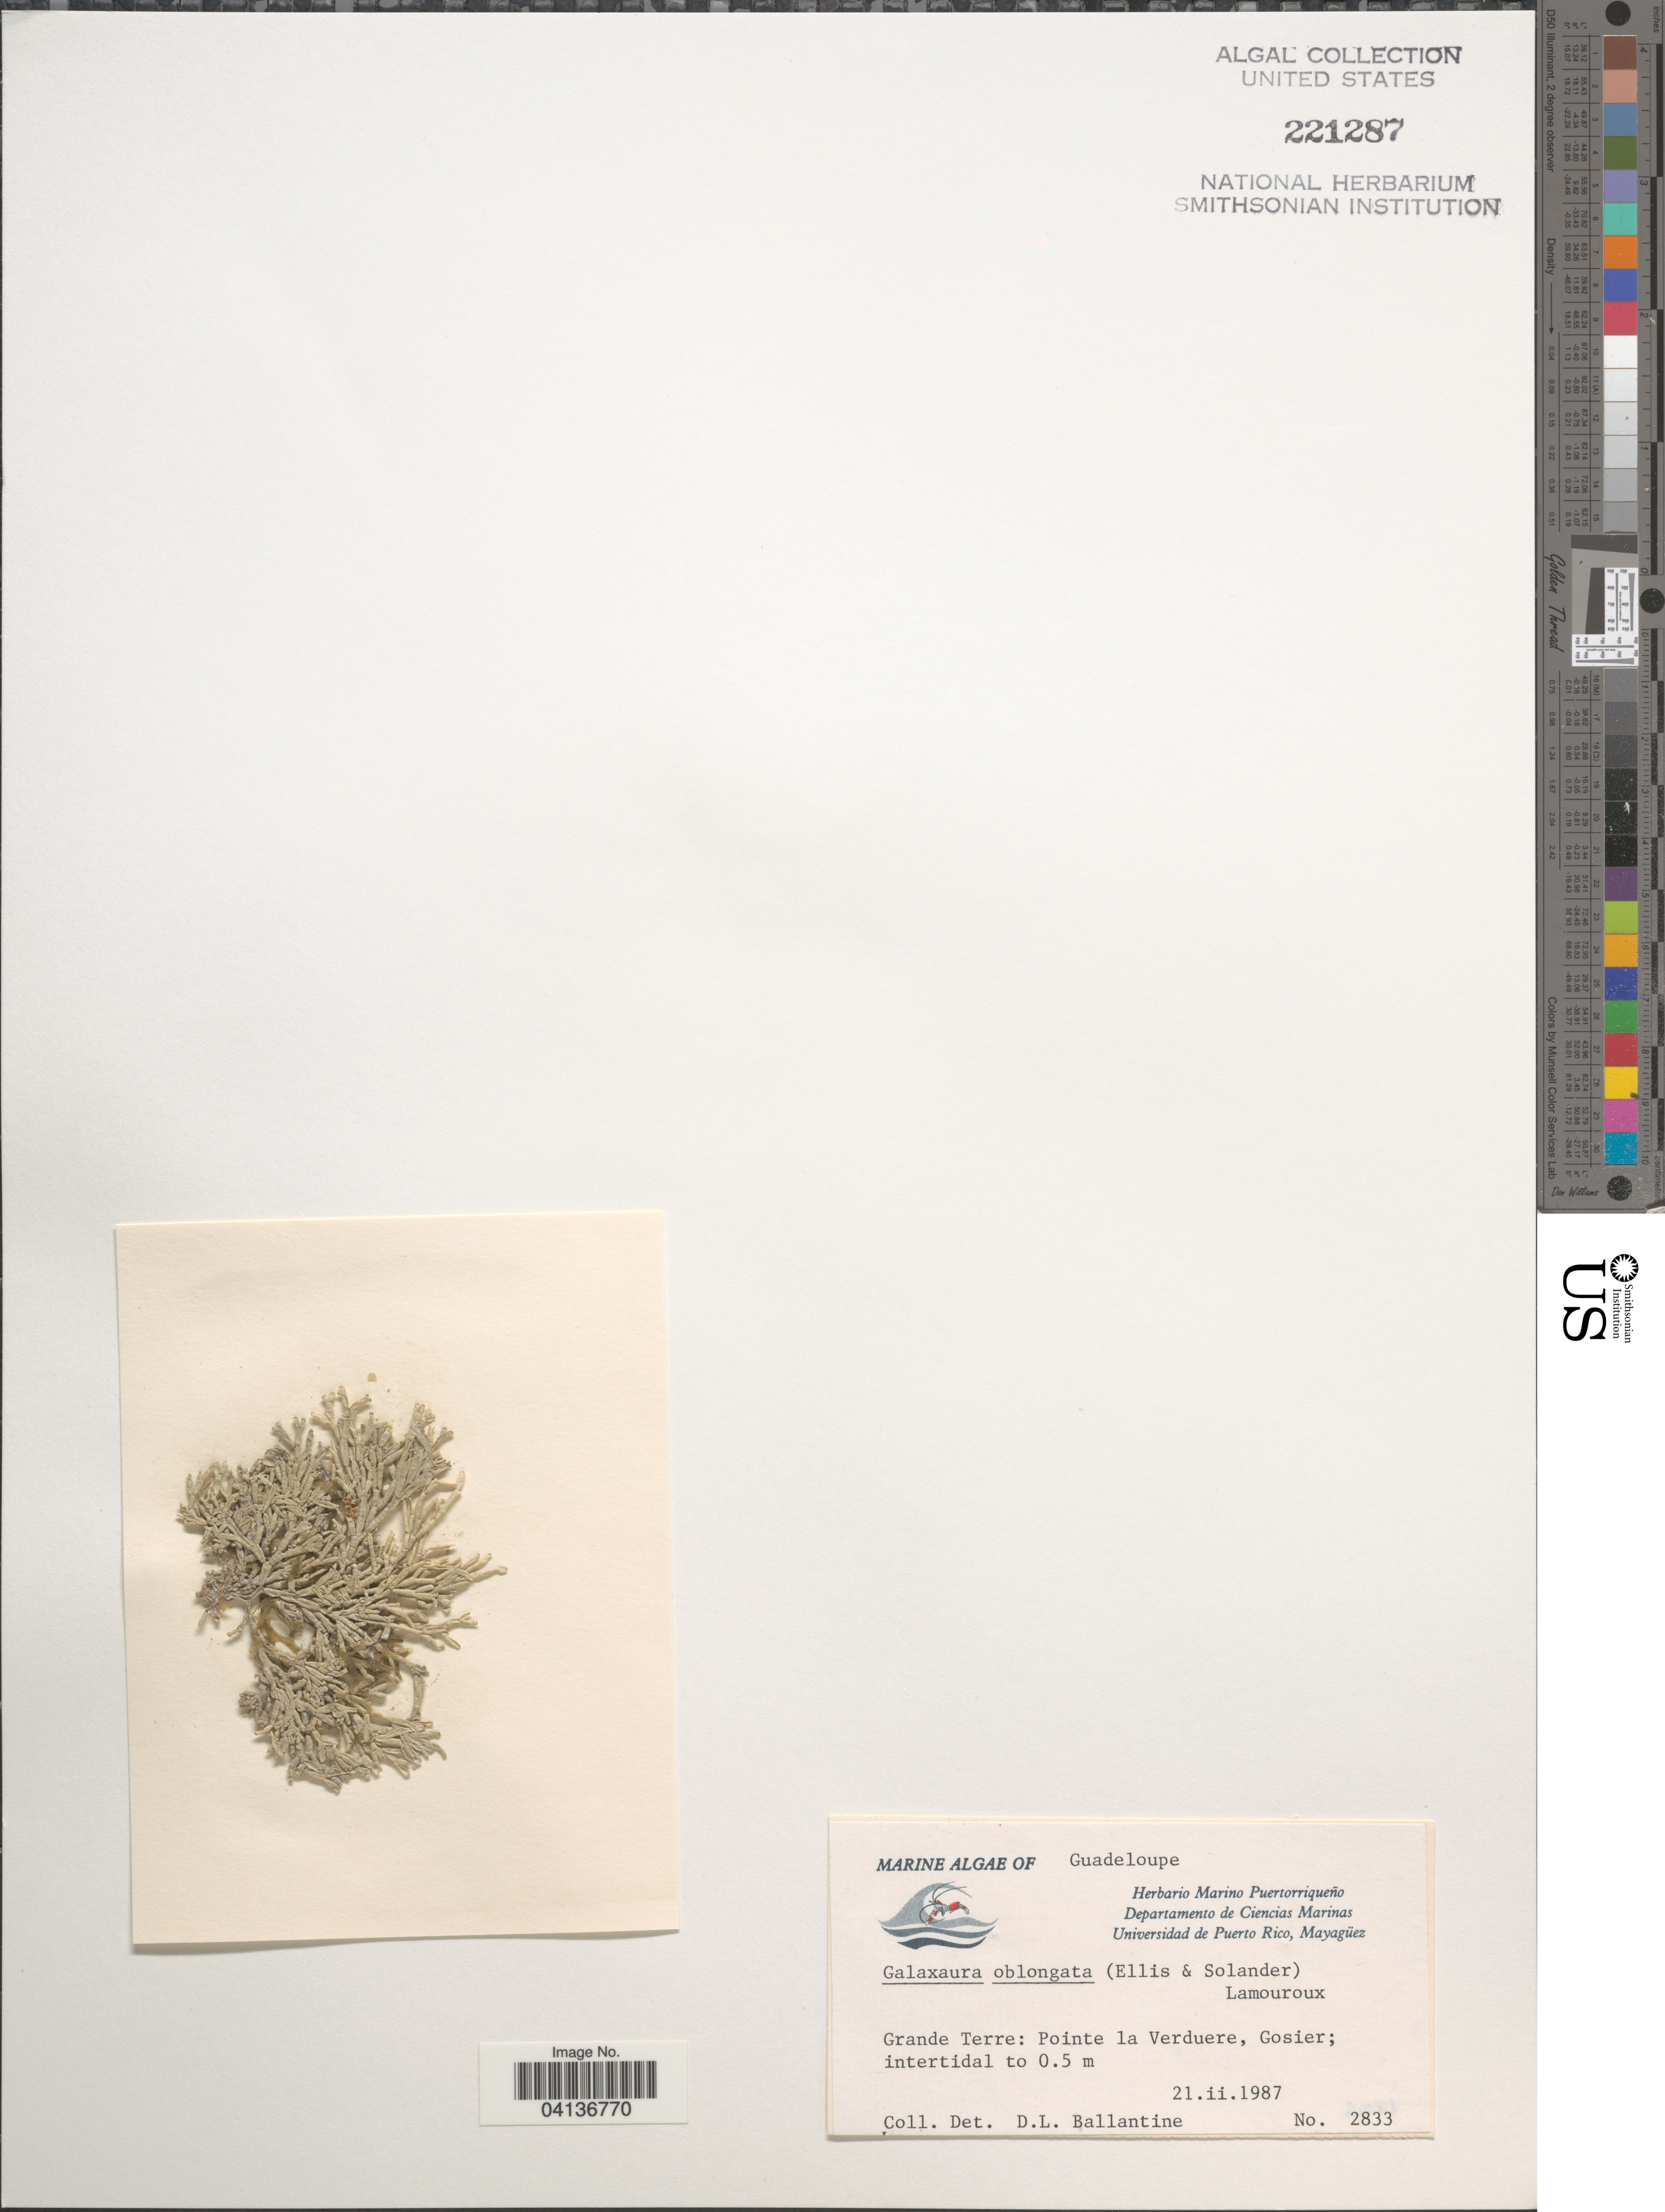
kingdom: Plantae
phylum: Rhodophyta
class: Florideophyceae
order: Nemaliales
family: Galaxauraceae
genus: Tricleocarpa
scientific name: Tricleocarpa fragilis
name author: (L.) Huisman & R.A. Towns.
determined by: Algae name updating Project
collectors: D.L. Ballantine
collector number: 2833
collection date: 1987-02-21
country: Guadeloupe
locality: Grande Terre: Pointe la Verduere, Gosier.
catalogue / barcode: US 221287